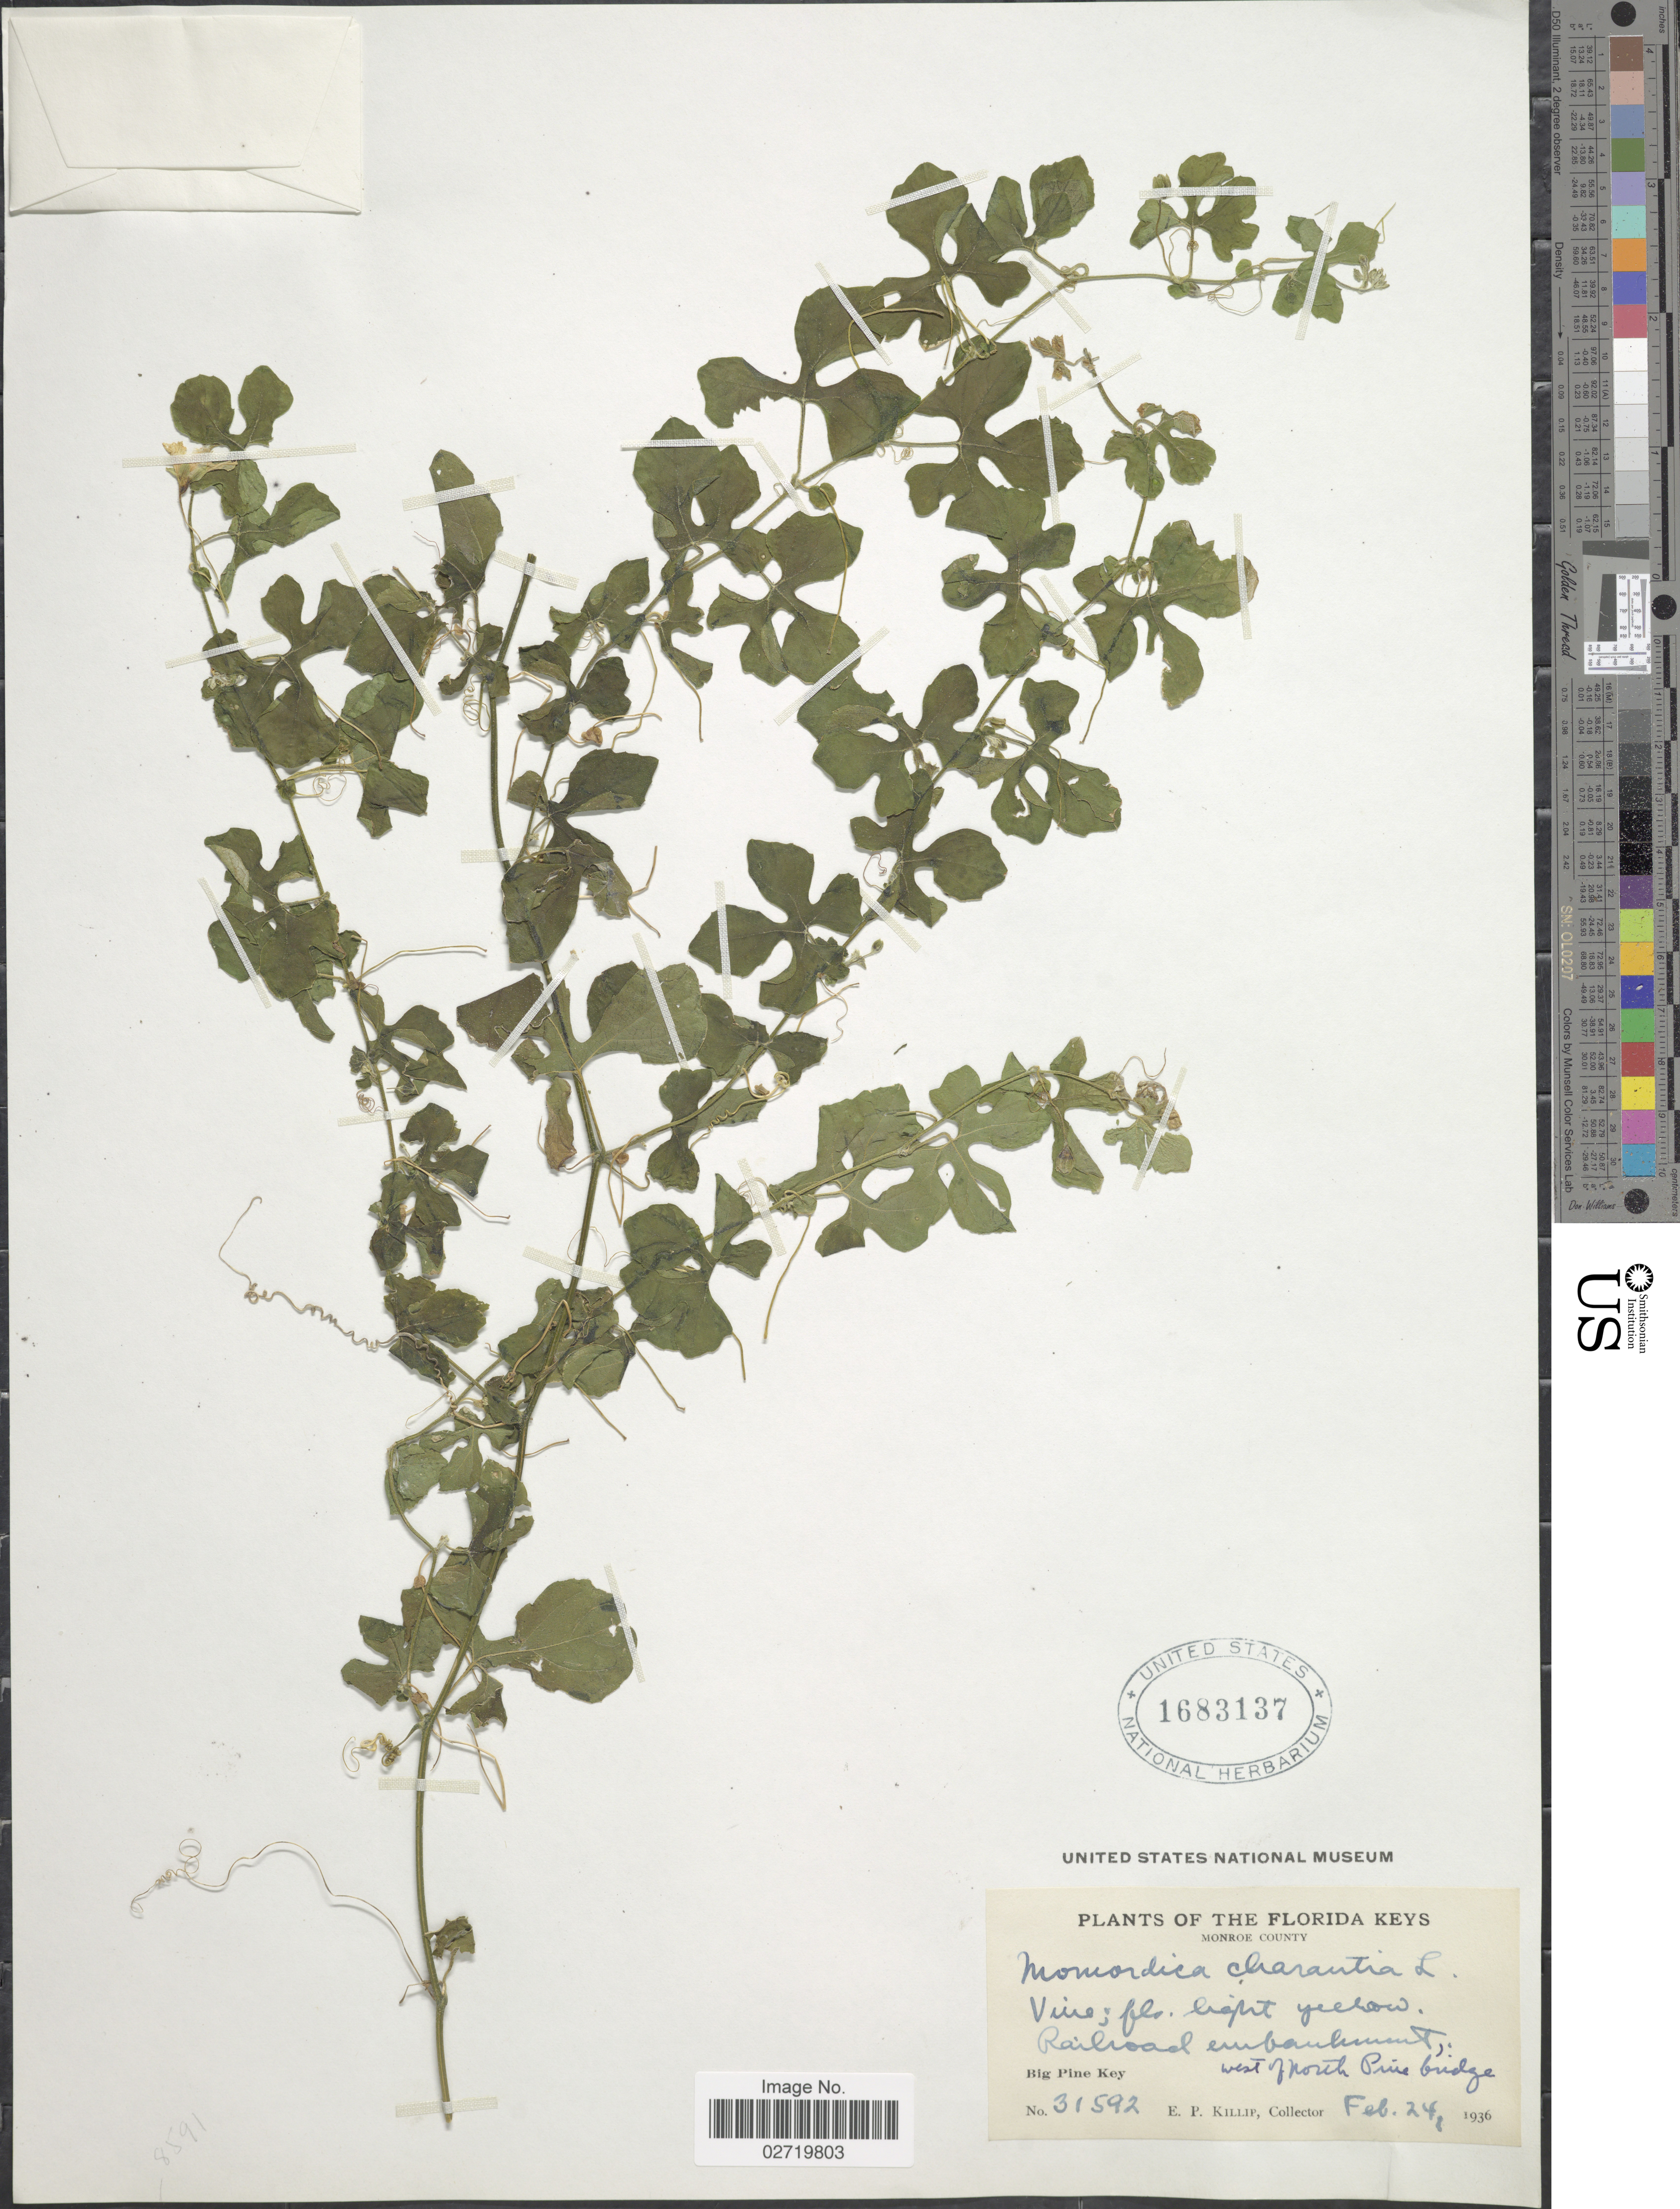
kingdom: Plantae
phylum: Tracheophyta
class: Magnoliopsida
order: Cucurbitales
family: Cucurbitaceae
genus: Momordica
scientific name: Momordica charantia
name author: L.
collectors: E. P. Killip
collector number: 31592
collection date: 1936-02-24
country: United States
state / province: Florida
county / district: Monroe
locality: Florida Keys. Monroe County. Railroad embankment, West of north Pine bridge. Big Pine Key.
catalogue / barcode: US 1683137